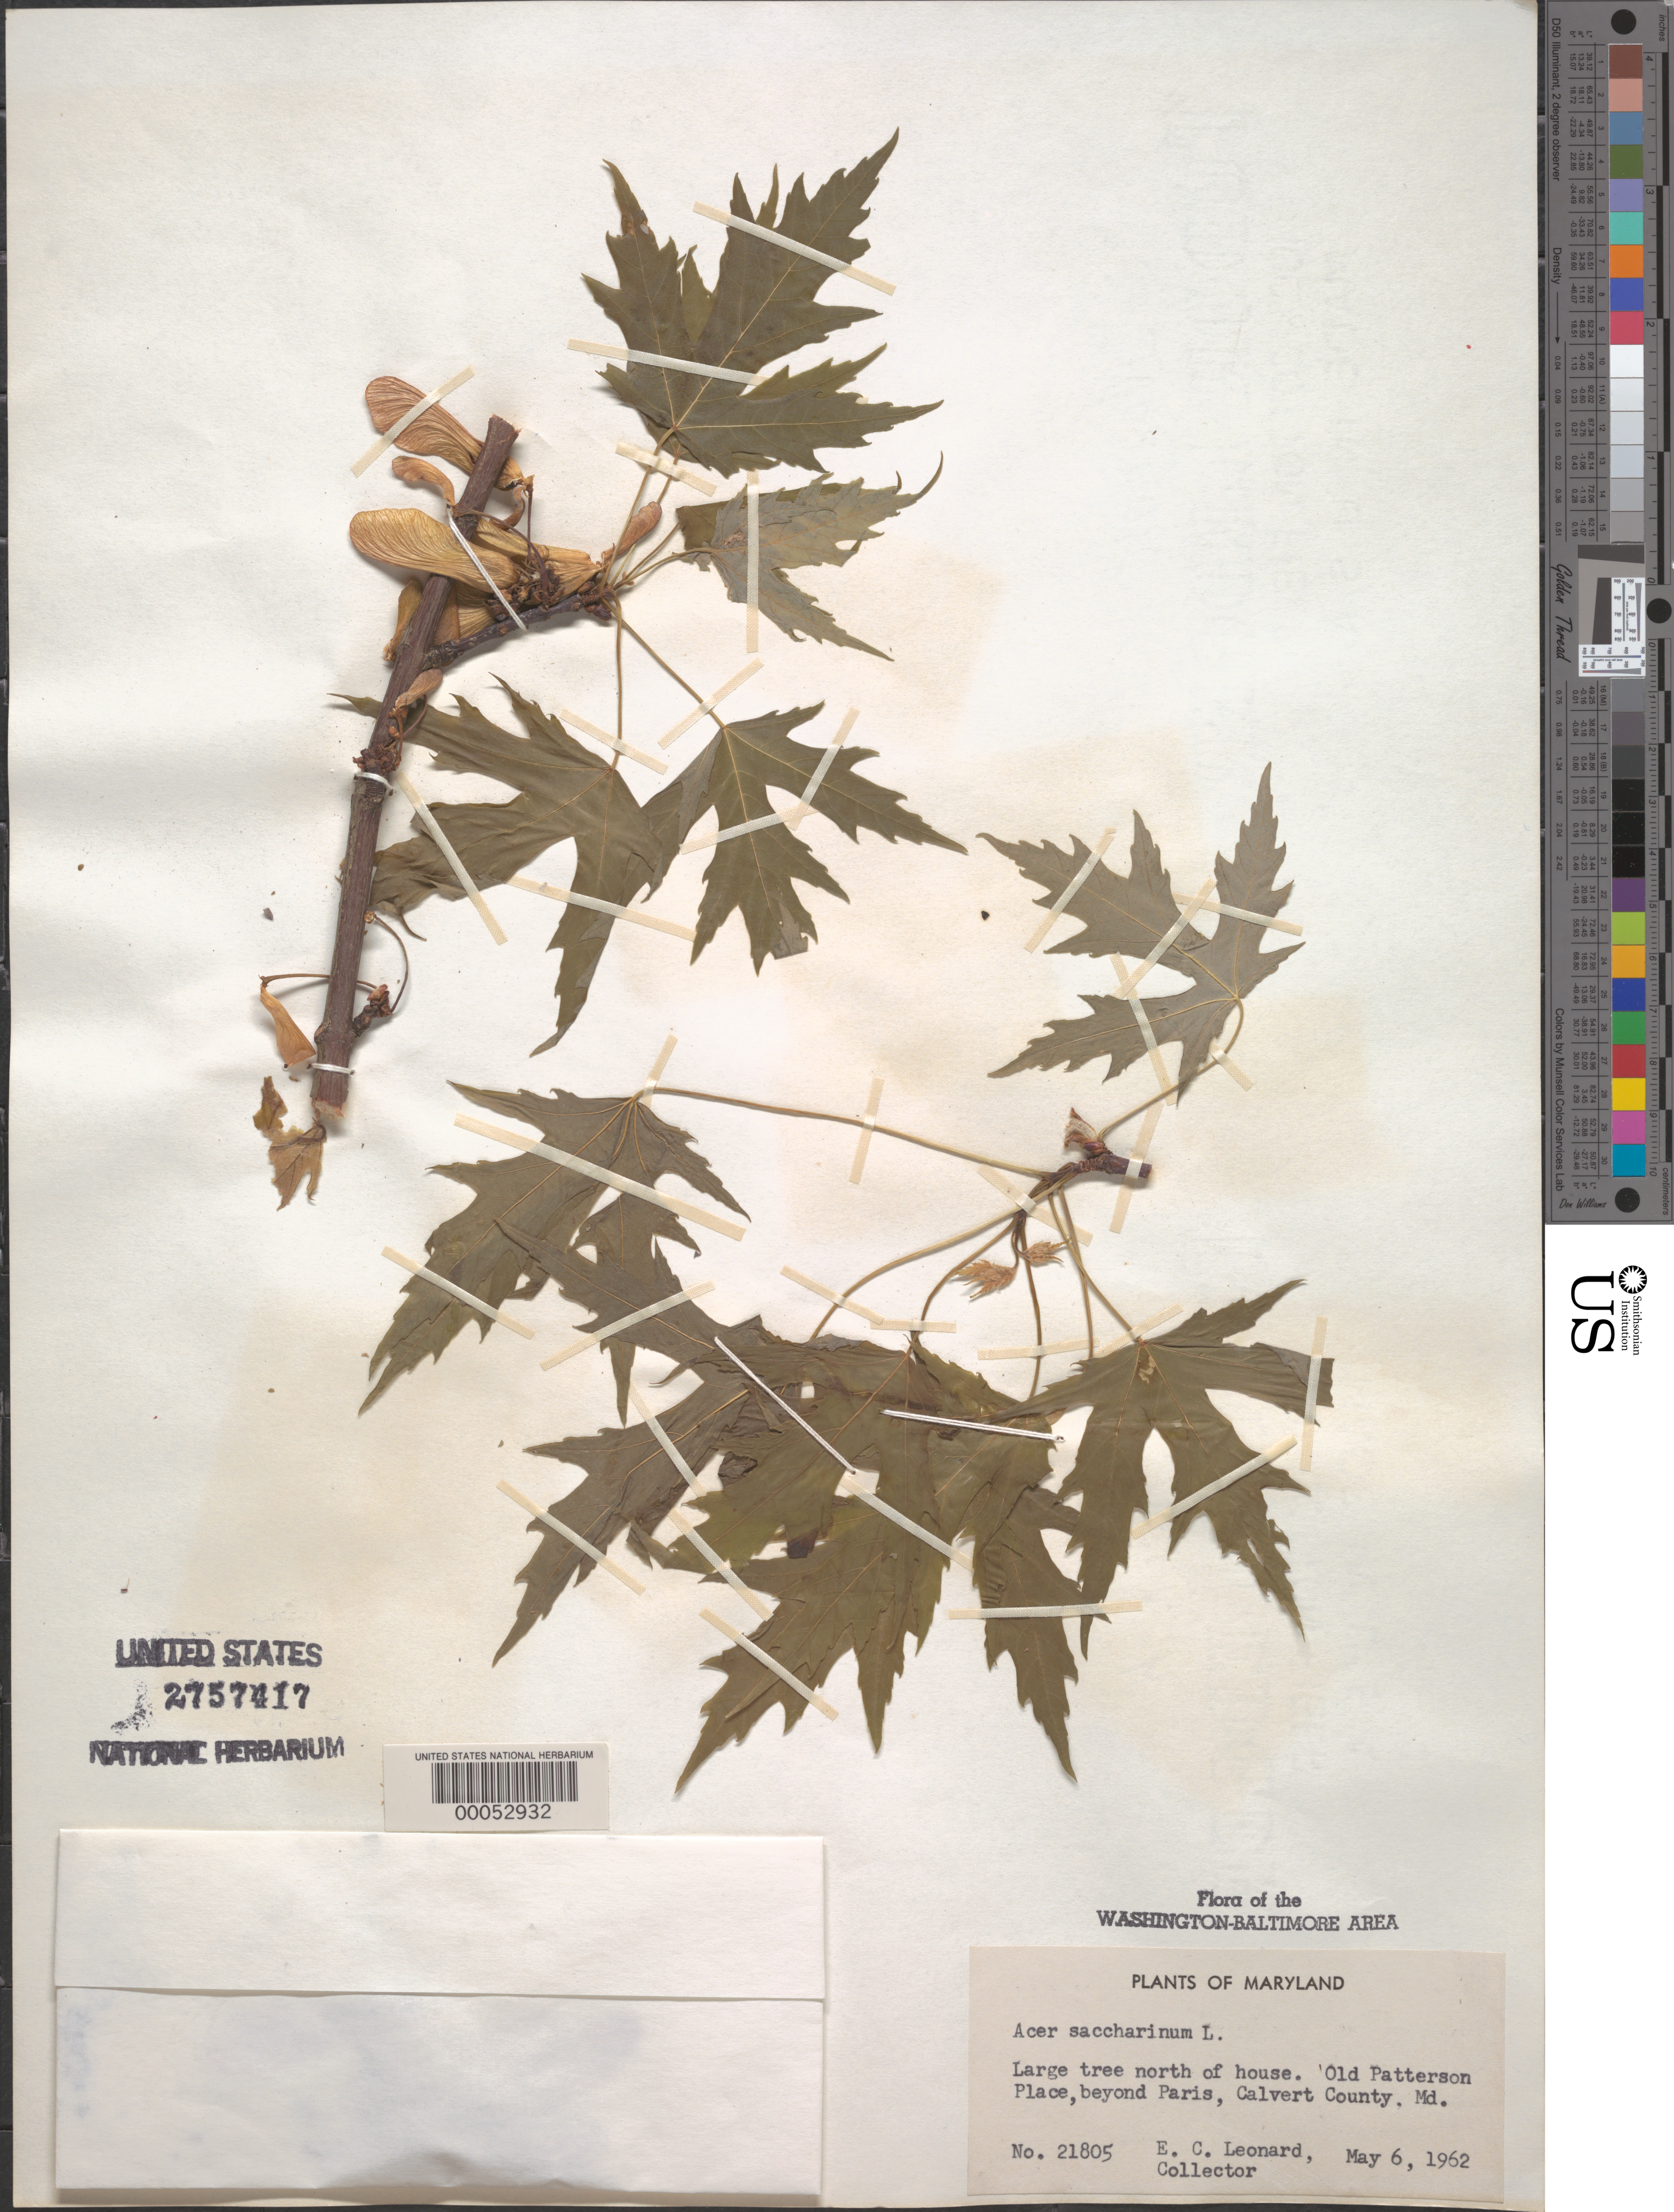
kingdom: Plantae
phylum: Tracheophyta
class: Magnoliopsida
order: Sapindales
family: Sapindaceae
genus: Acer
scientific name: Acer saccharinum subsp. floridanum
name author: (Chapm.) Wesm.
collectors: E. C. Leonard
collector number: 21805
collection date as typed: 06 May 1962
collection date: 1962-05-06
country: United States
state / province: Maryland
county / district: Calvert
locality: Old Patterson Farm, east of Paris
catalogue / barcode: US 2757417